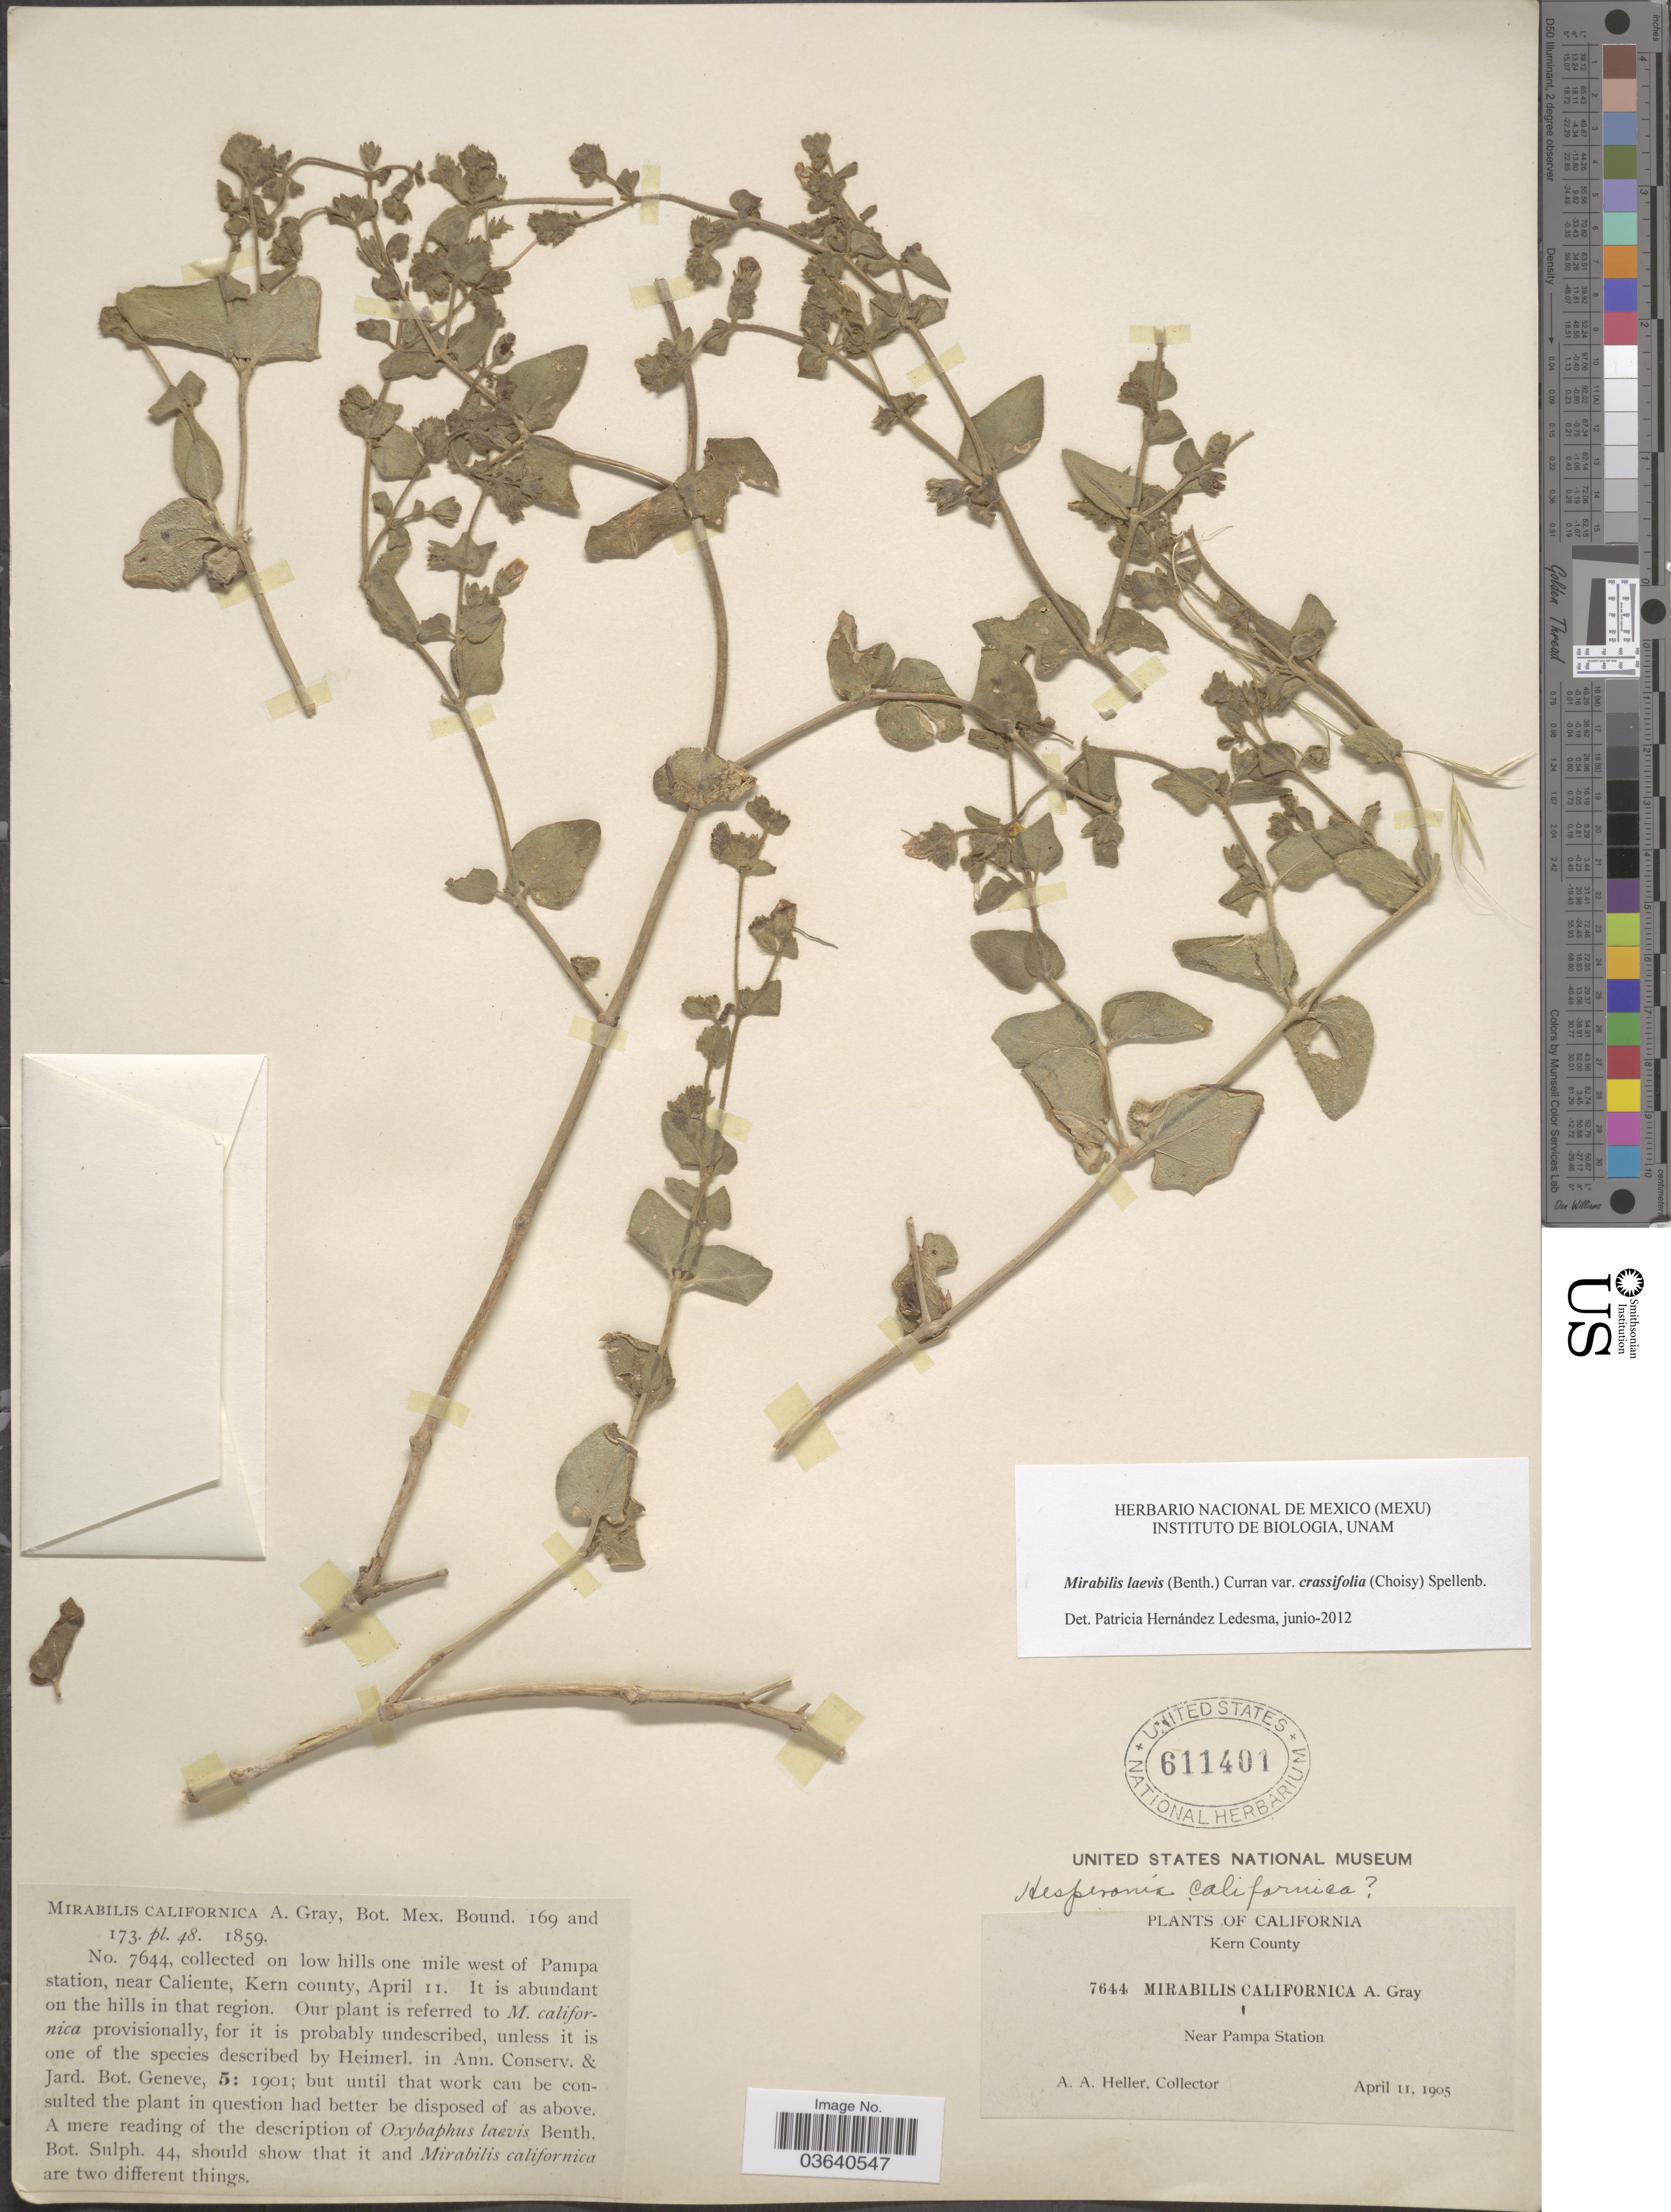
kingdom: Plantae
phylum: Tracheophyta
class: Magnoliopsida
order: Caryophyllales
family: Nyctaginaceae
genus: Mirabilis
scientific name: Mirabilis laevis var. crassifolia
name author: (Choisy) Spellenb.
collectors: A. A. Heller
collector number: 7644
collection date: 1905-04-11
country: United States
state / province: California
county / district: Kern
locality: Kern County. Near Pampa Station. On low hills one mile west of Pampa station, near Caliente, Kern County.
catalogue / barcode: US 611401